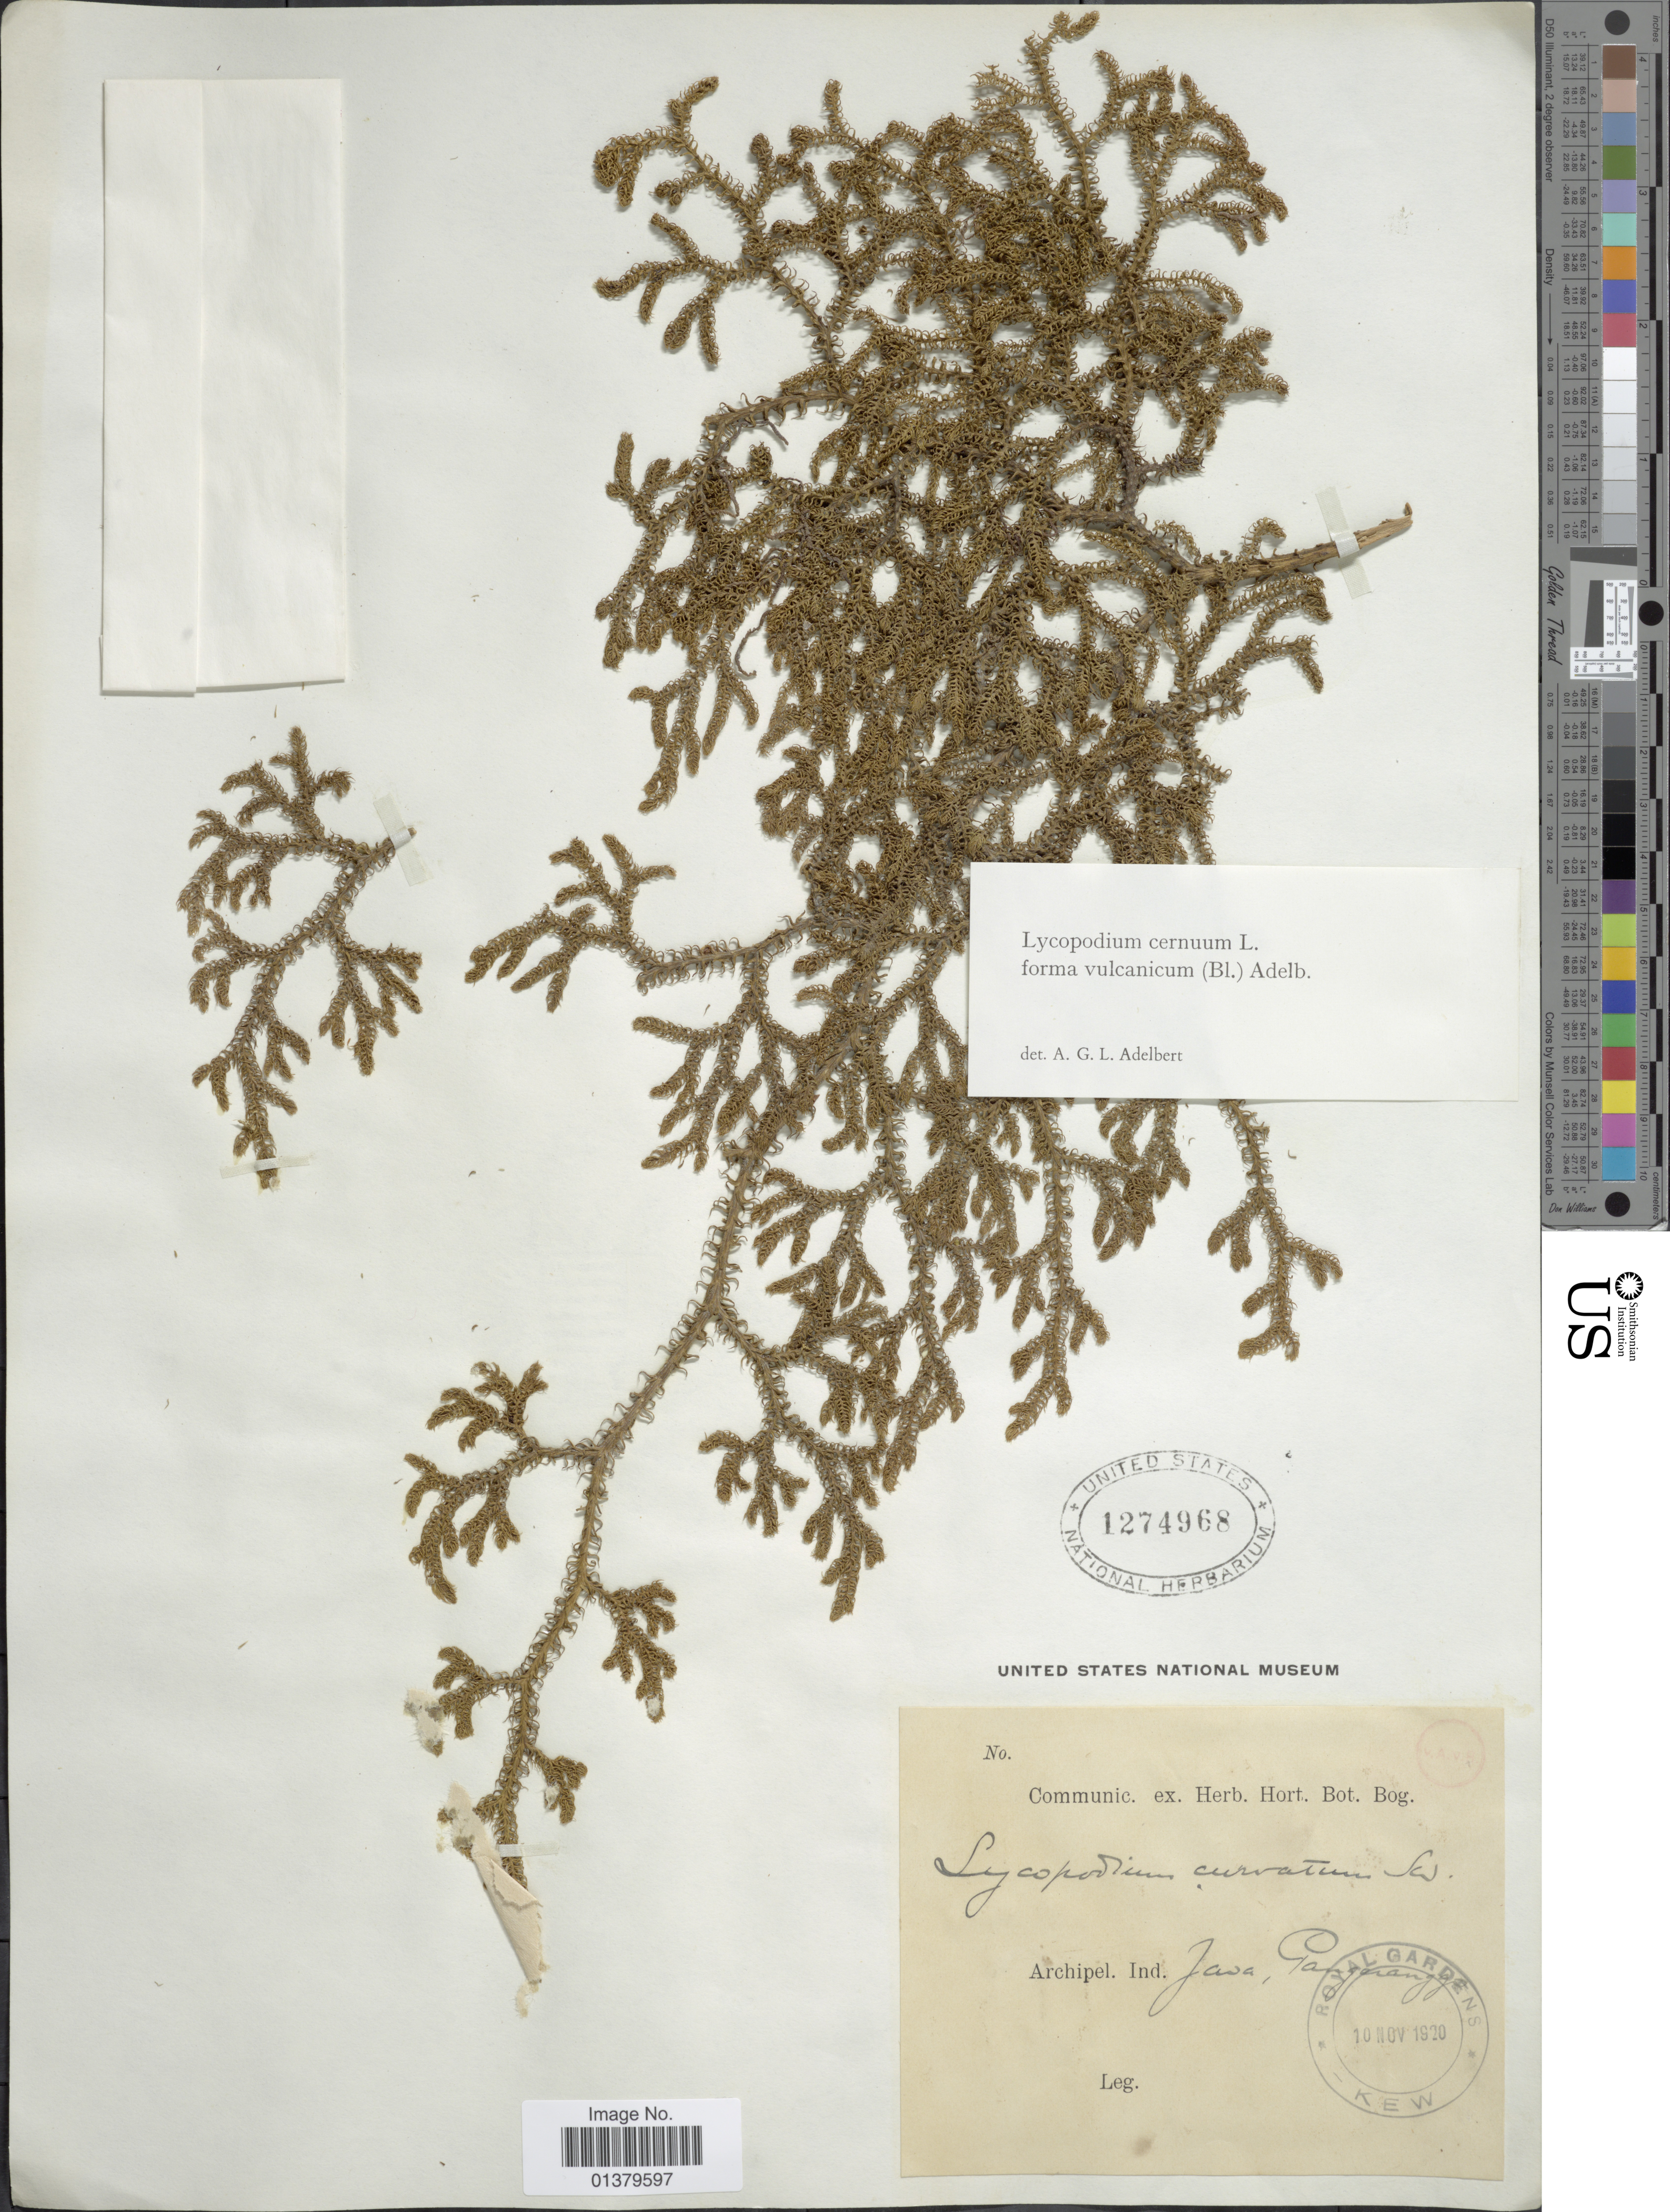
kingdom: Plantae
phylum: Tracheophyta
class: Lycopodiopsida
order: Lycopodiales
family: Lycopodiaceae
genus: Palhinhaea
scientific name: Palhinhaea cernua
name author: (L.) Vasc. & Franco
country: Indonesia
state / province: Java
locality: Archipel Ind. Pangerannger [interpreted]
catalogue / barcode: US 1274968